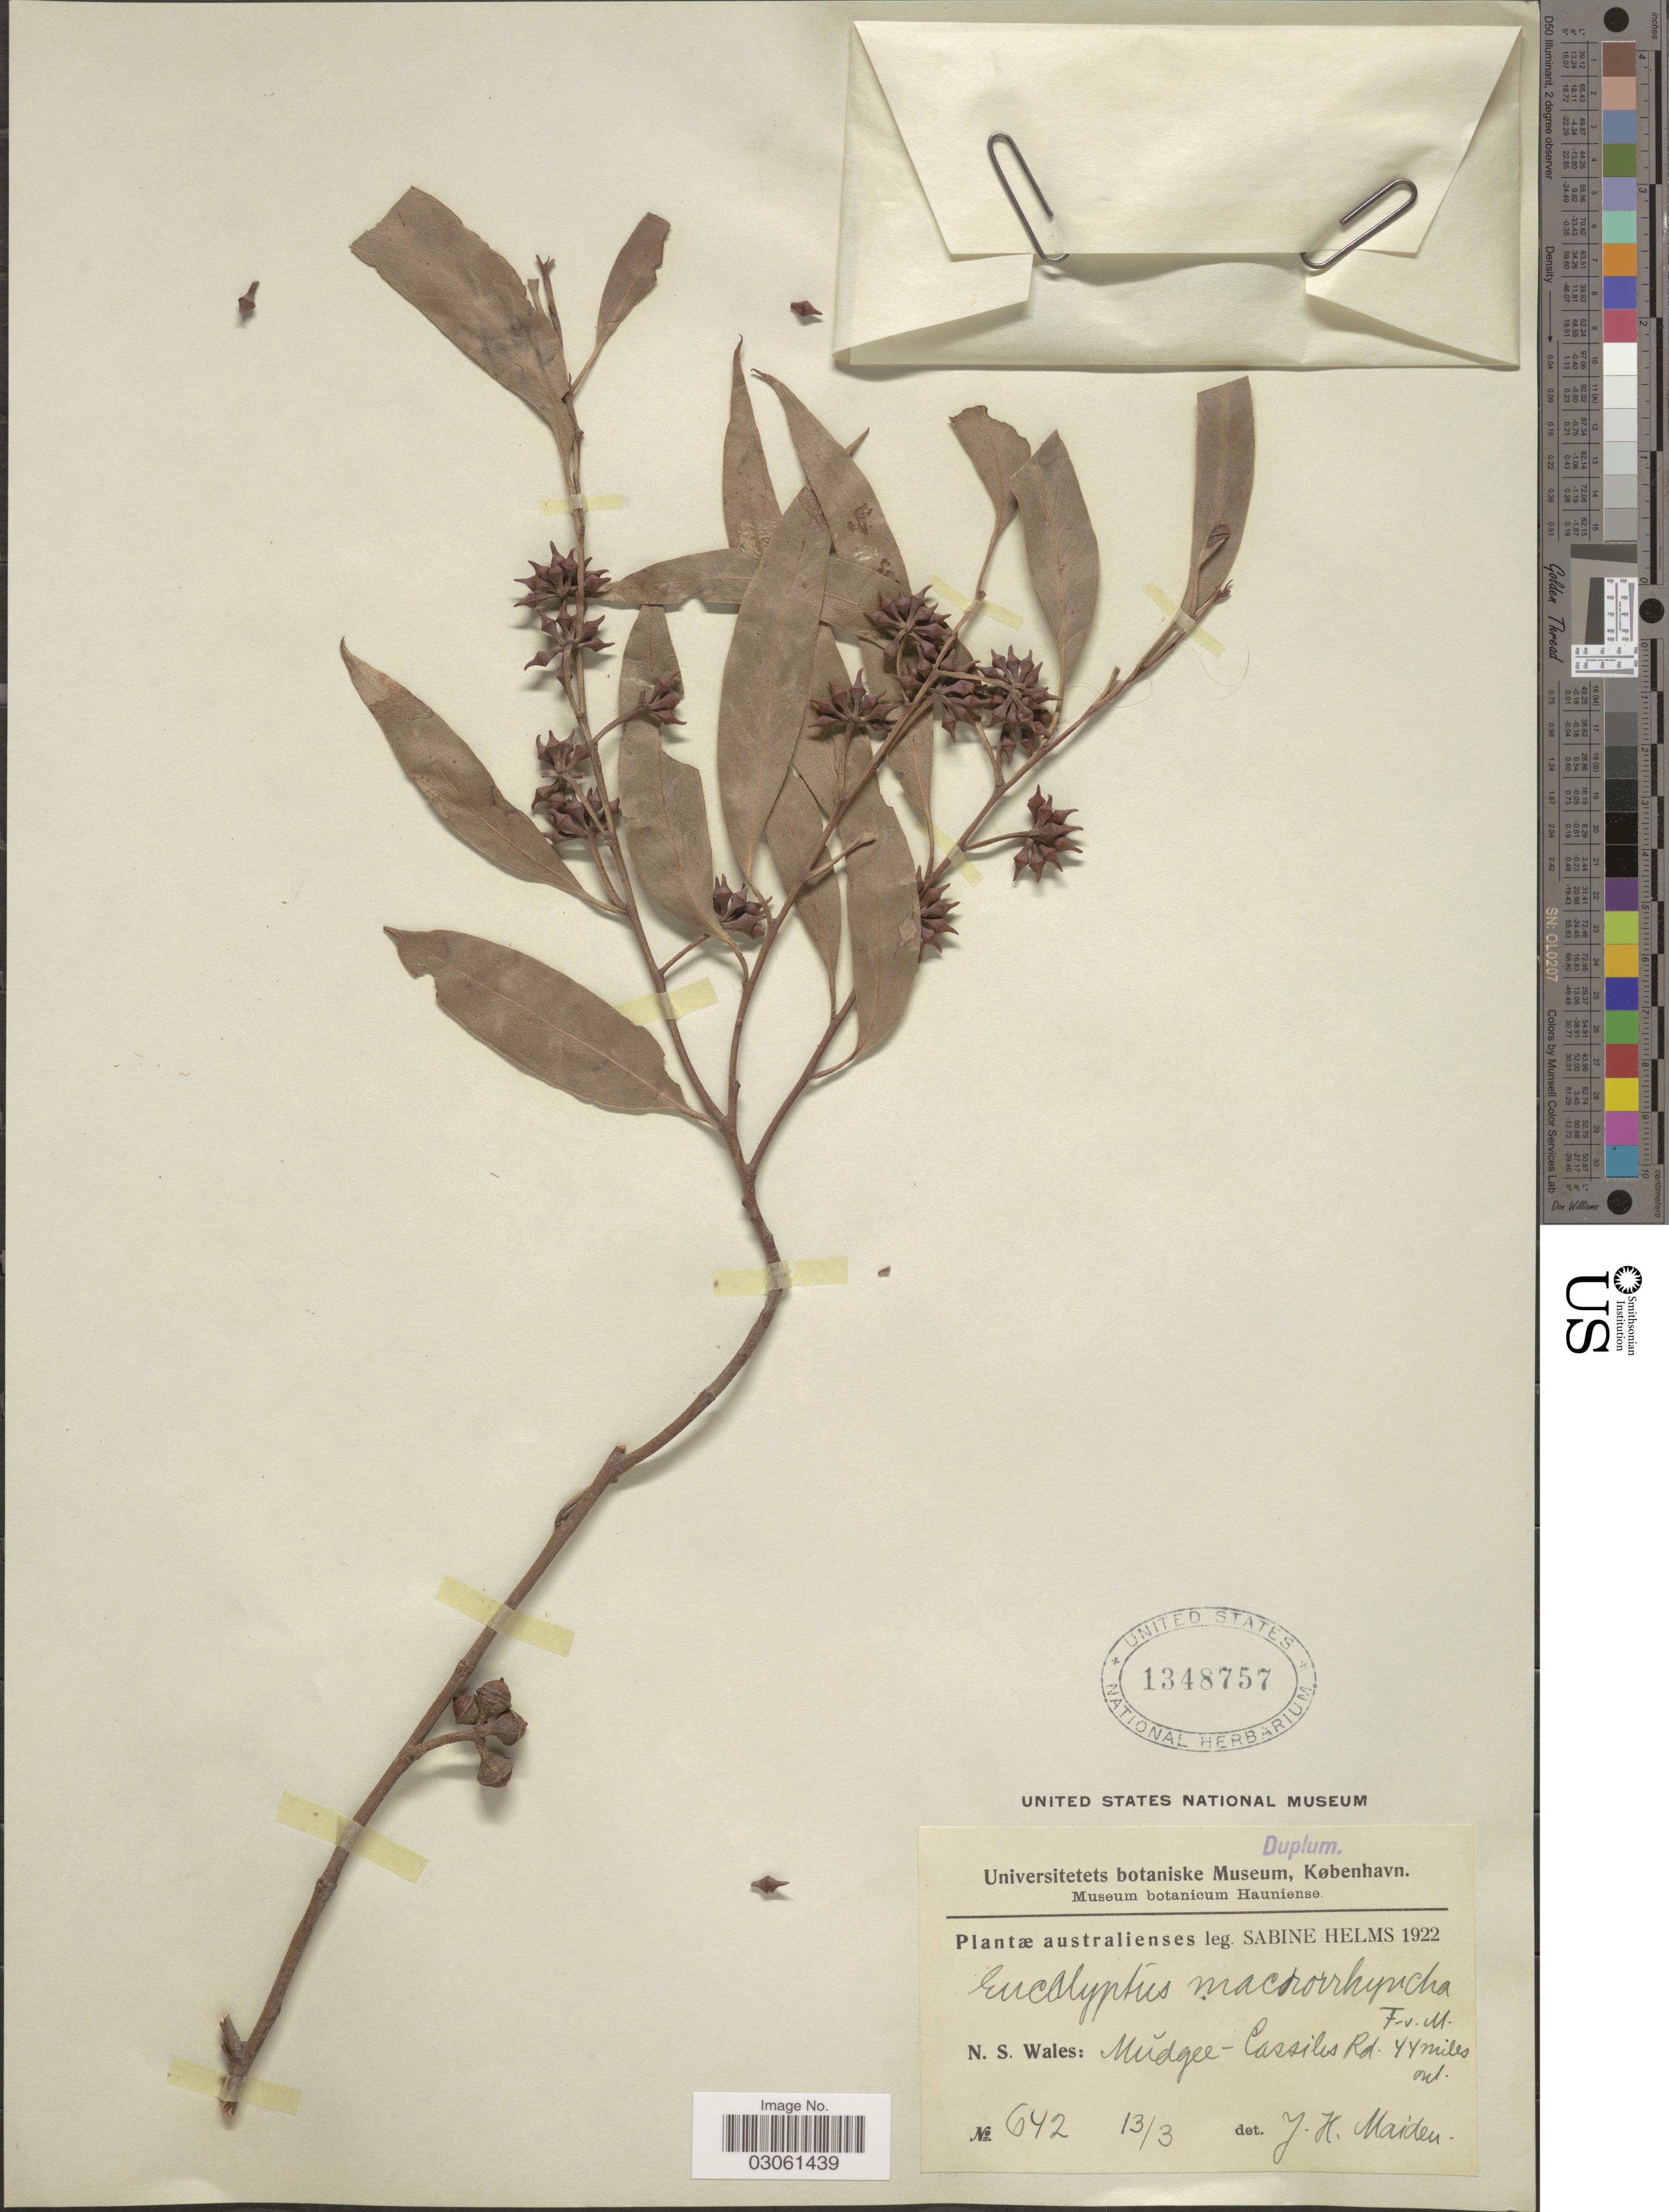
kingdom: Plantae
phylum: Tracheophyta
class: Magnoliopsida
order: Myrtales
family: Myrtaceae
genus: Eucalyptus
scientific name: Eucalyptus macrorhyncha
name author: F. Muell. ex Benth.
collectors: S. Helms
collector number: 642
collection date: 1922-03-13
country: Australia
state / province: New South Wales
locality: N. S. Wales: Mŭdgee - Cassiles Rd. 44 miles out.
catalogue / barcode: US 1348757